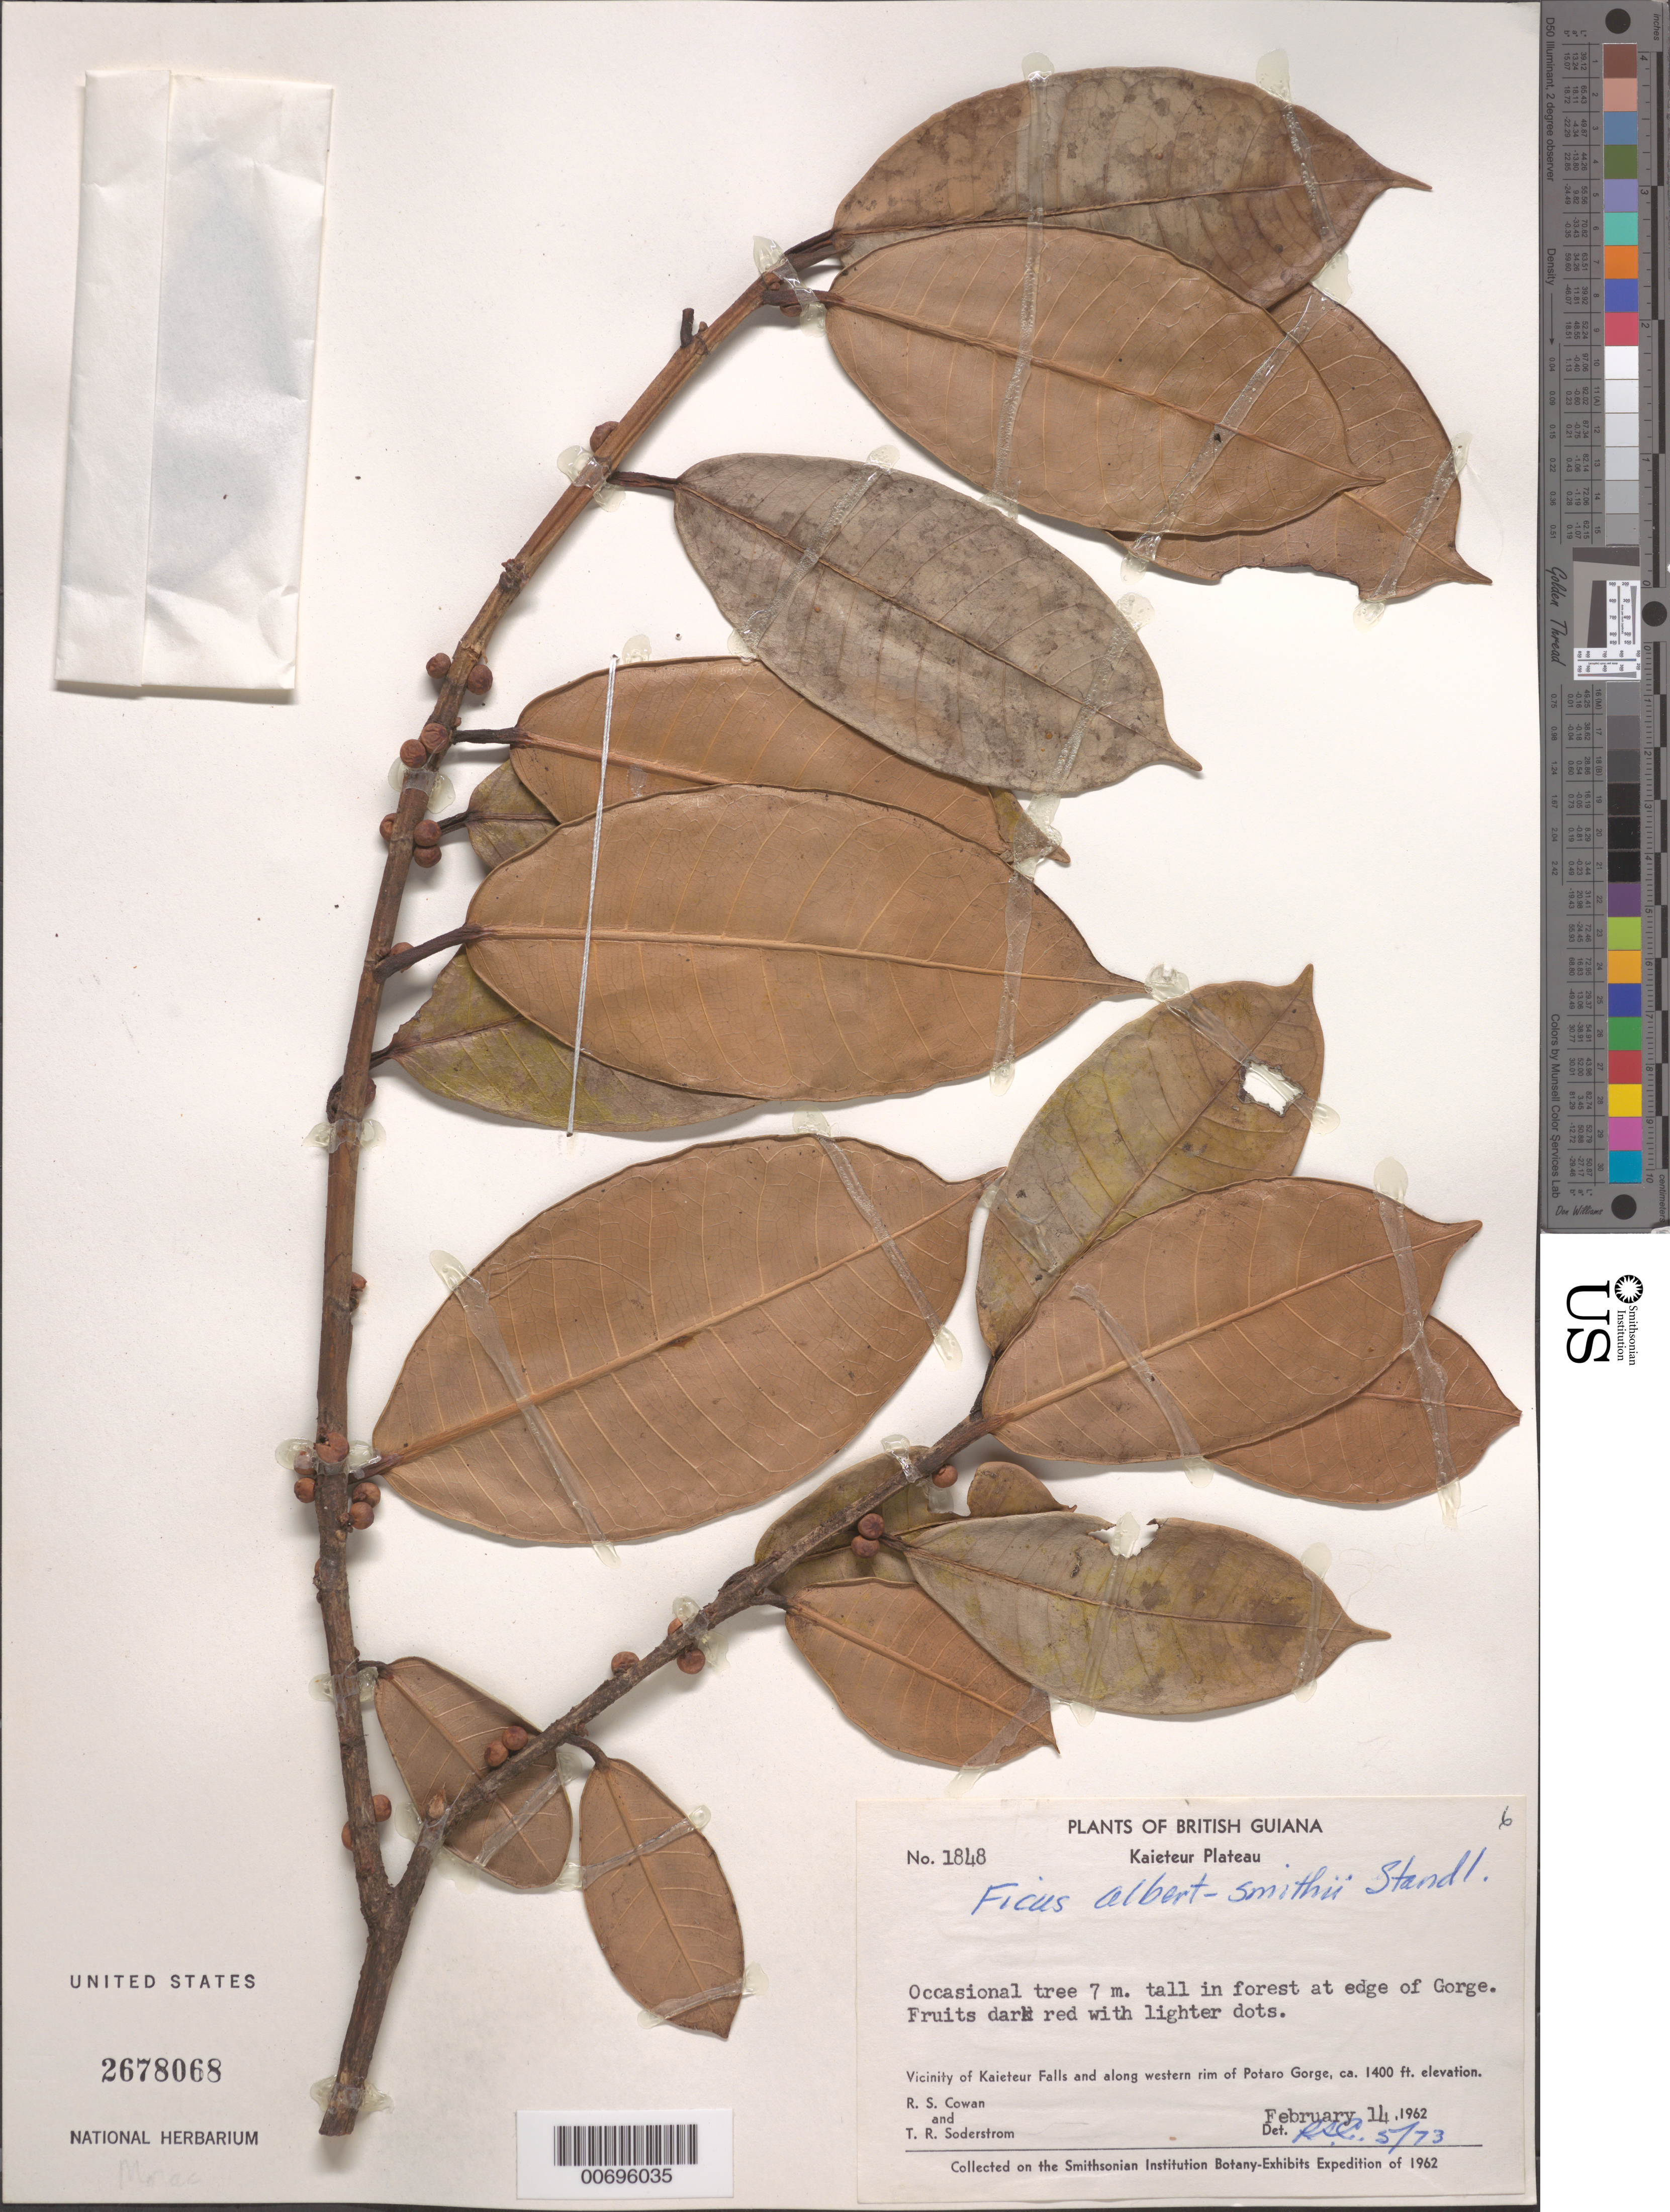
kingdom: Plantae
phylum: Tracheophyta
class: Magnoliopsida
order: Rosales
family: Moraceae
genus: Ficus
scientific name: Ficus albert-smithii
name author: Standl. in A.C. Sm.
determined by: Cowan, R. S.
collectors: R. S. Cowan & T. R. Soderstrom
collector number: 1848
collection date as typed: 14-Feb-62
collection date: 1962-02-14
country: Guyana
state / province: Potaro-Siparuni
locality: Kaieteur Plateau, vicinity of Kaieteur Falls and western rim of Potaro Gorge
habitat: Forest at edge of gorge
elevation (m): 427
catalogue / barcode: US 2678068